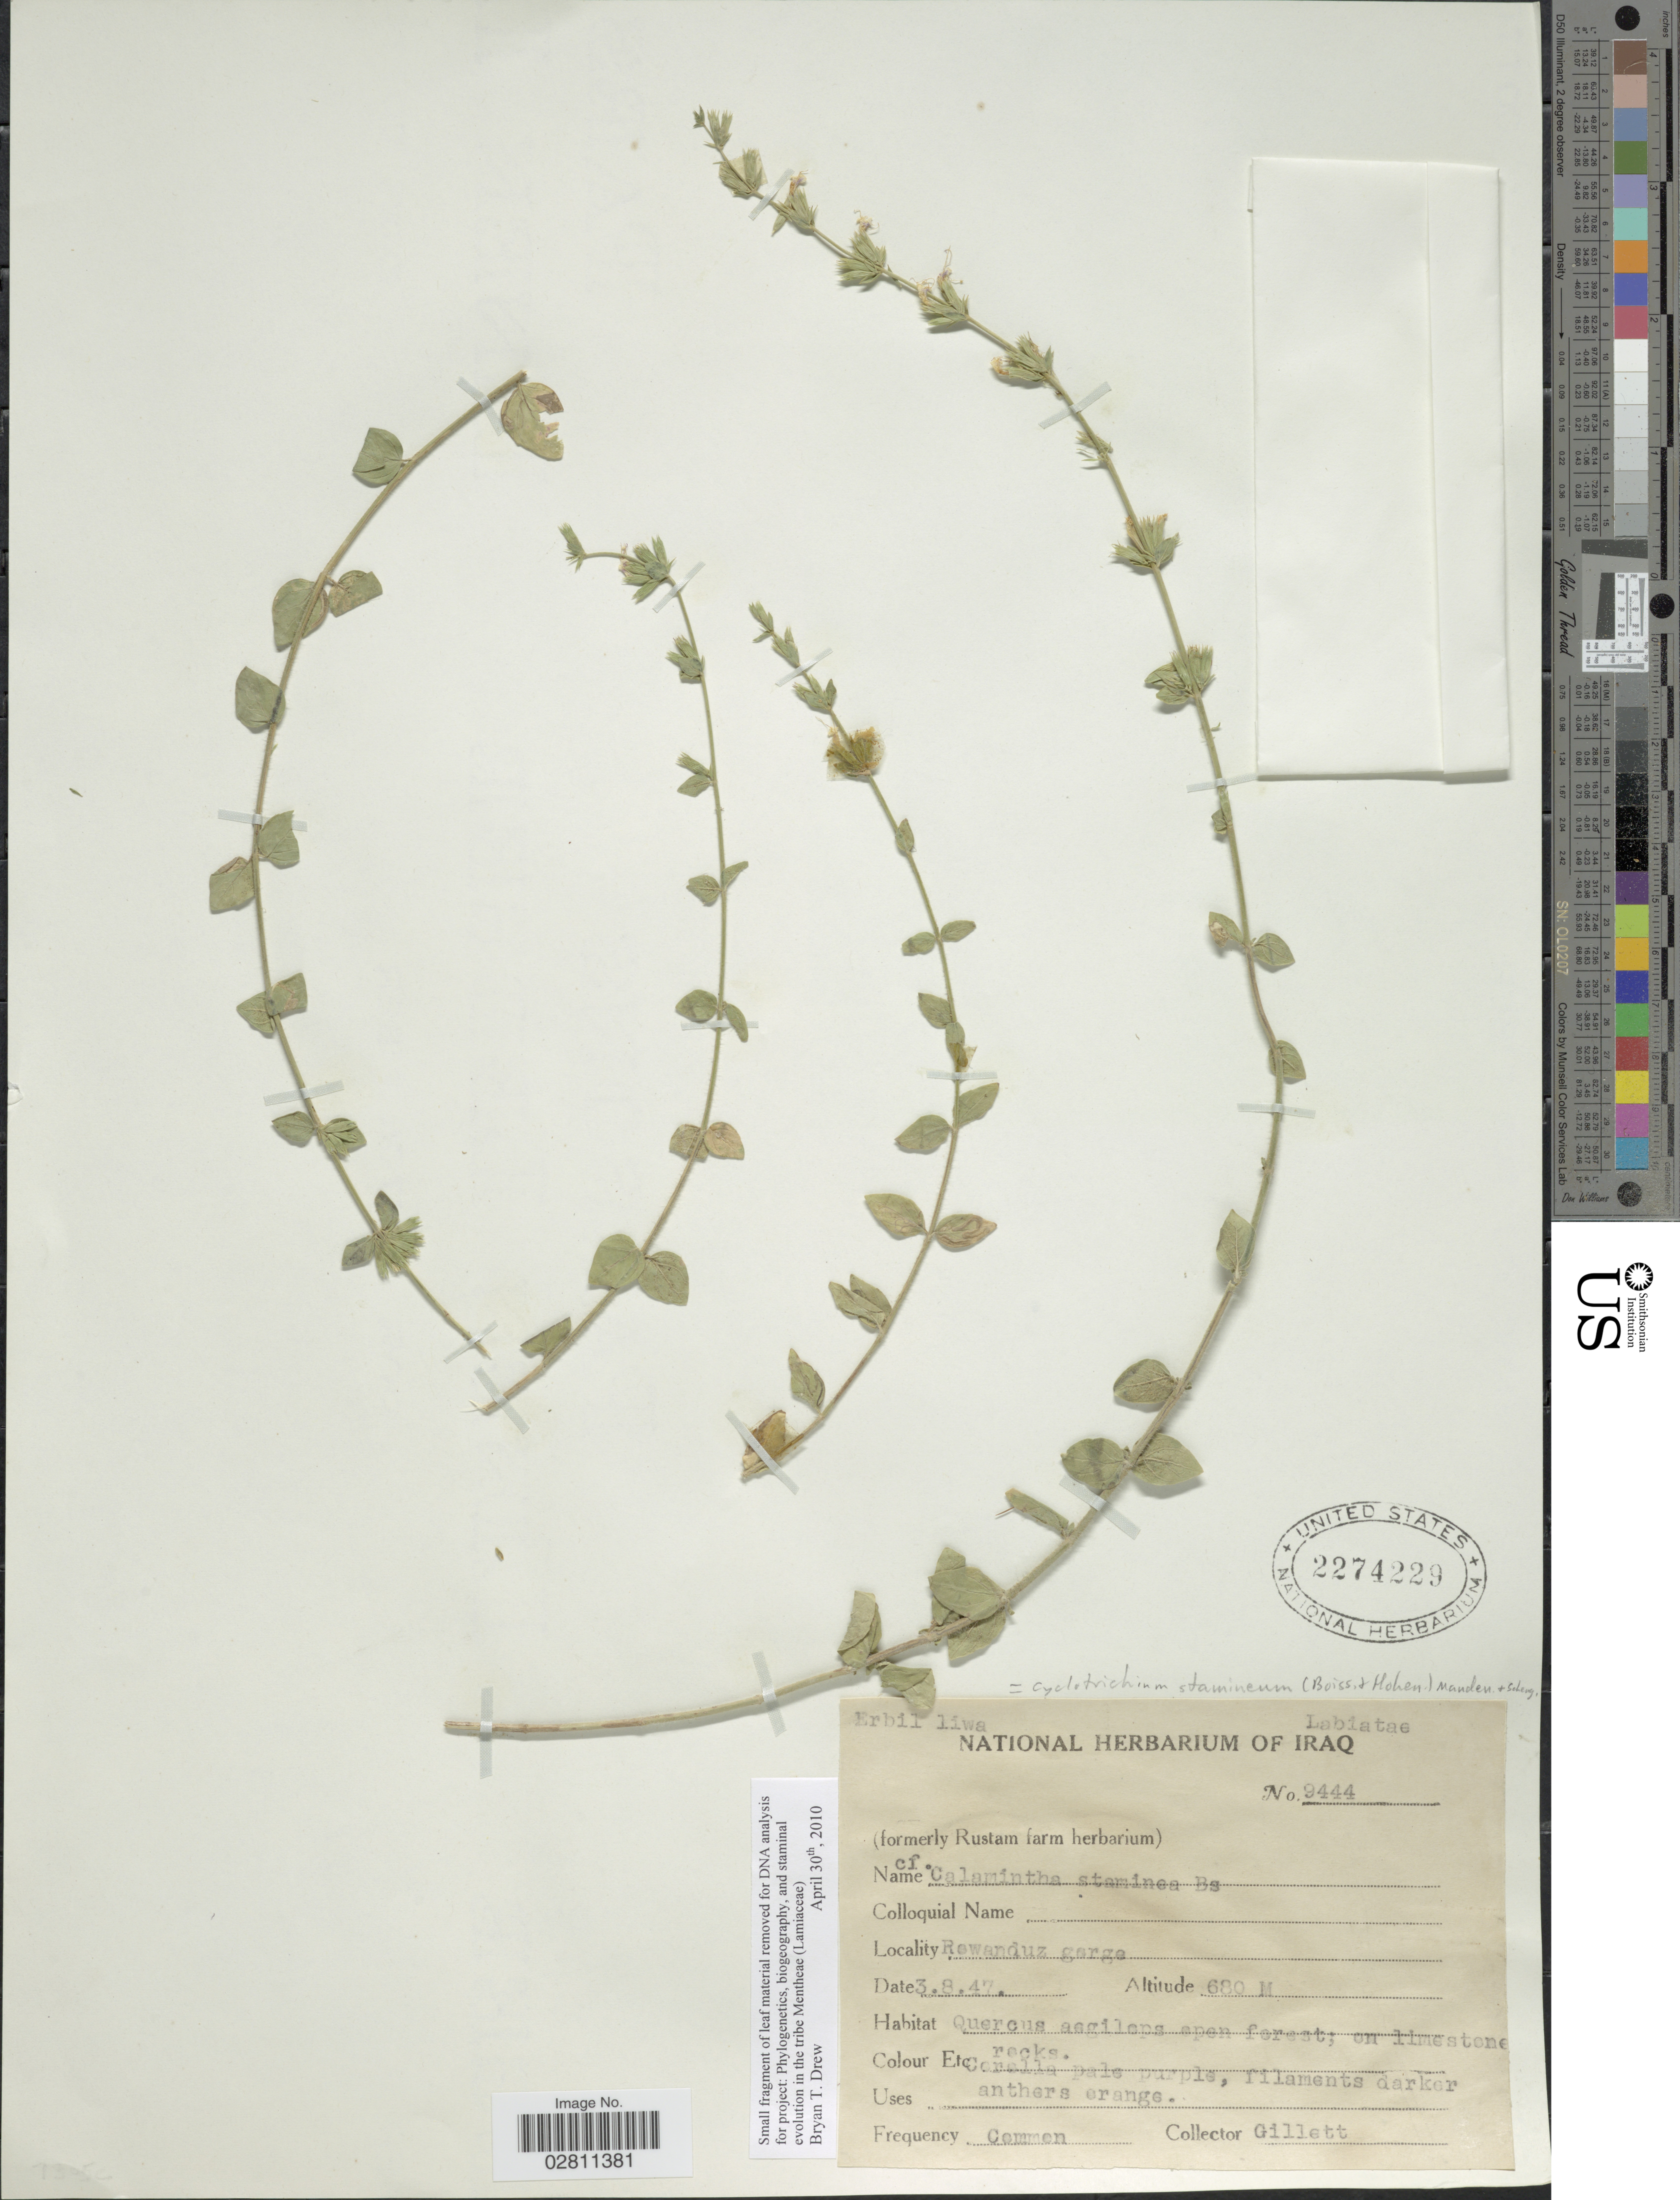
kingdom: Plantae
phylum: Tracheophyta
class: Magnoliopsida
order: Lamiales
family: Lamiaceae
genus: Cyclotrichium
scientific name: Cyclotrichium stamineum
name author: (Boiss. & Hohen.) Manden. & Scheng.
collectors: Gillett, --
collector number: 9444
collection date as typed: Transcribed d/m/y: 3/8/47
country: Iraq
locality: Rewanduz gorge.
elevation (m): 680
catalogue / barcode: US 2274229